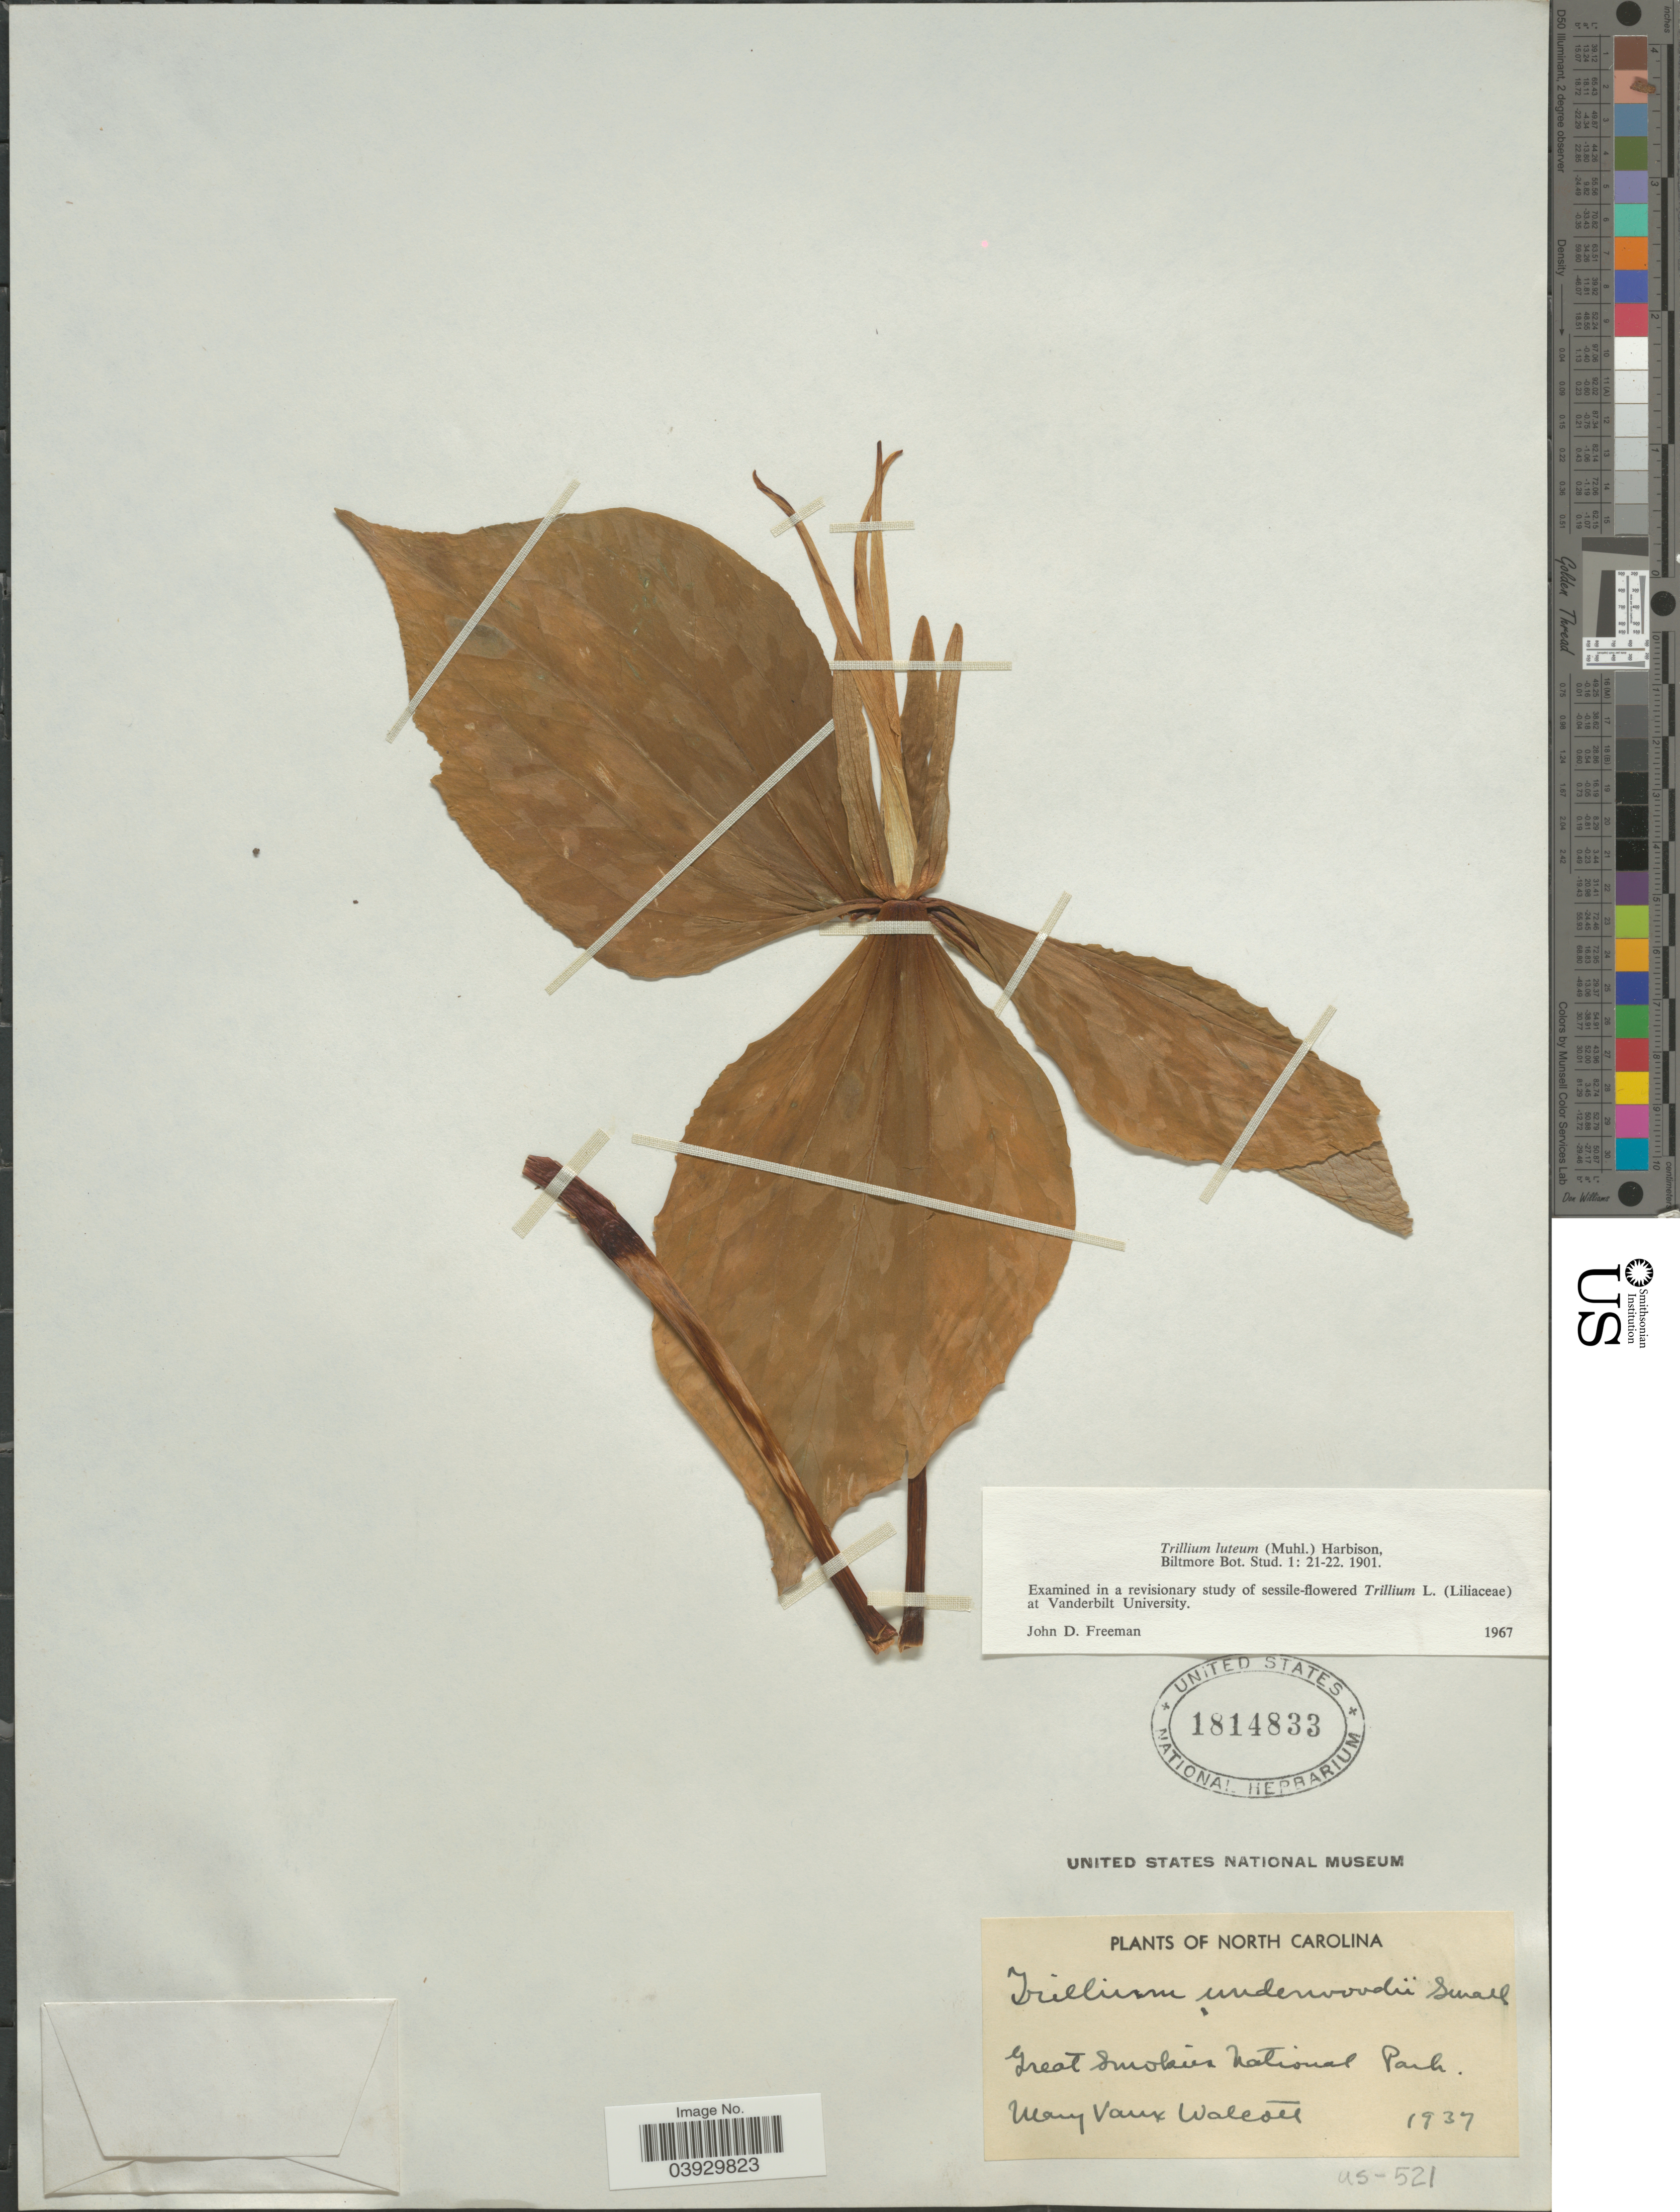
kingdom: Plantae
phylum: Tracheophyta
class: Liliopsida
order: Liliales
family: Melanthiaceae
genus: Trillium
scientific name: Trillium luteum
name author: Harb.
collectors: M. Walcott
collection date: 1937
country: United States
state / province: North Carolina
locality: Great Smokies National Park.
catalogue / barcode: US 1814833